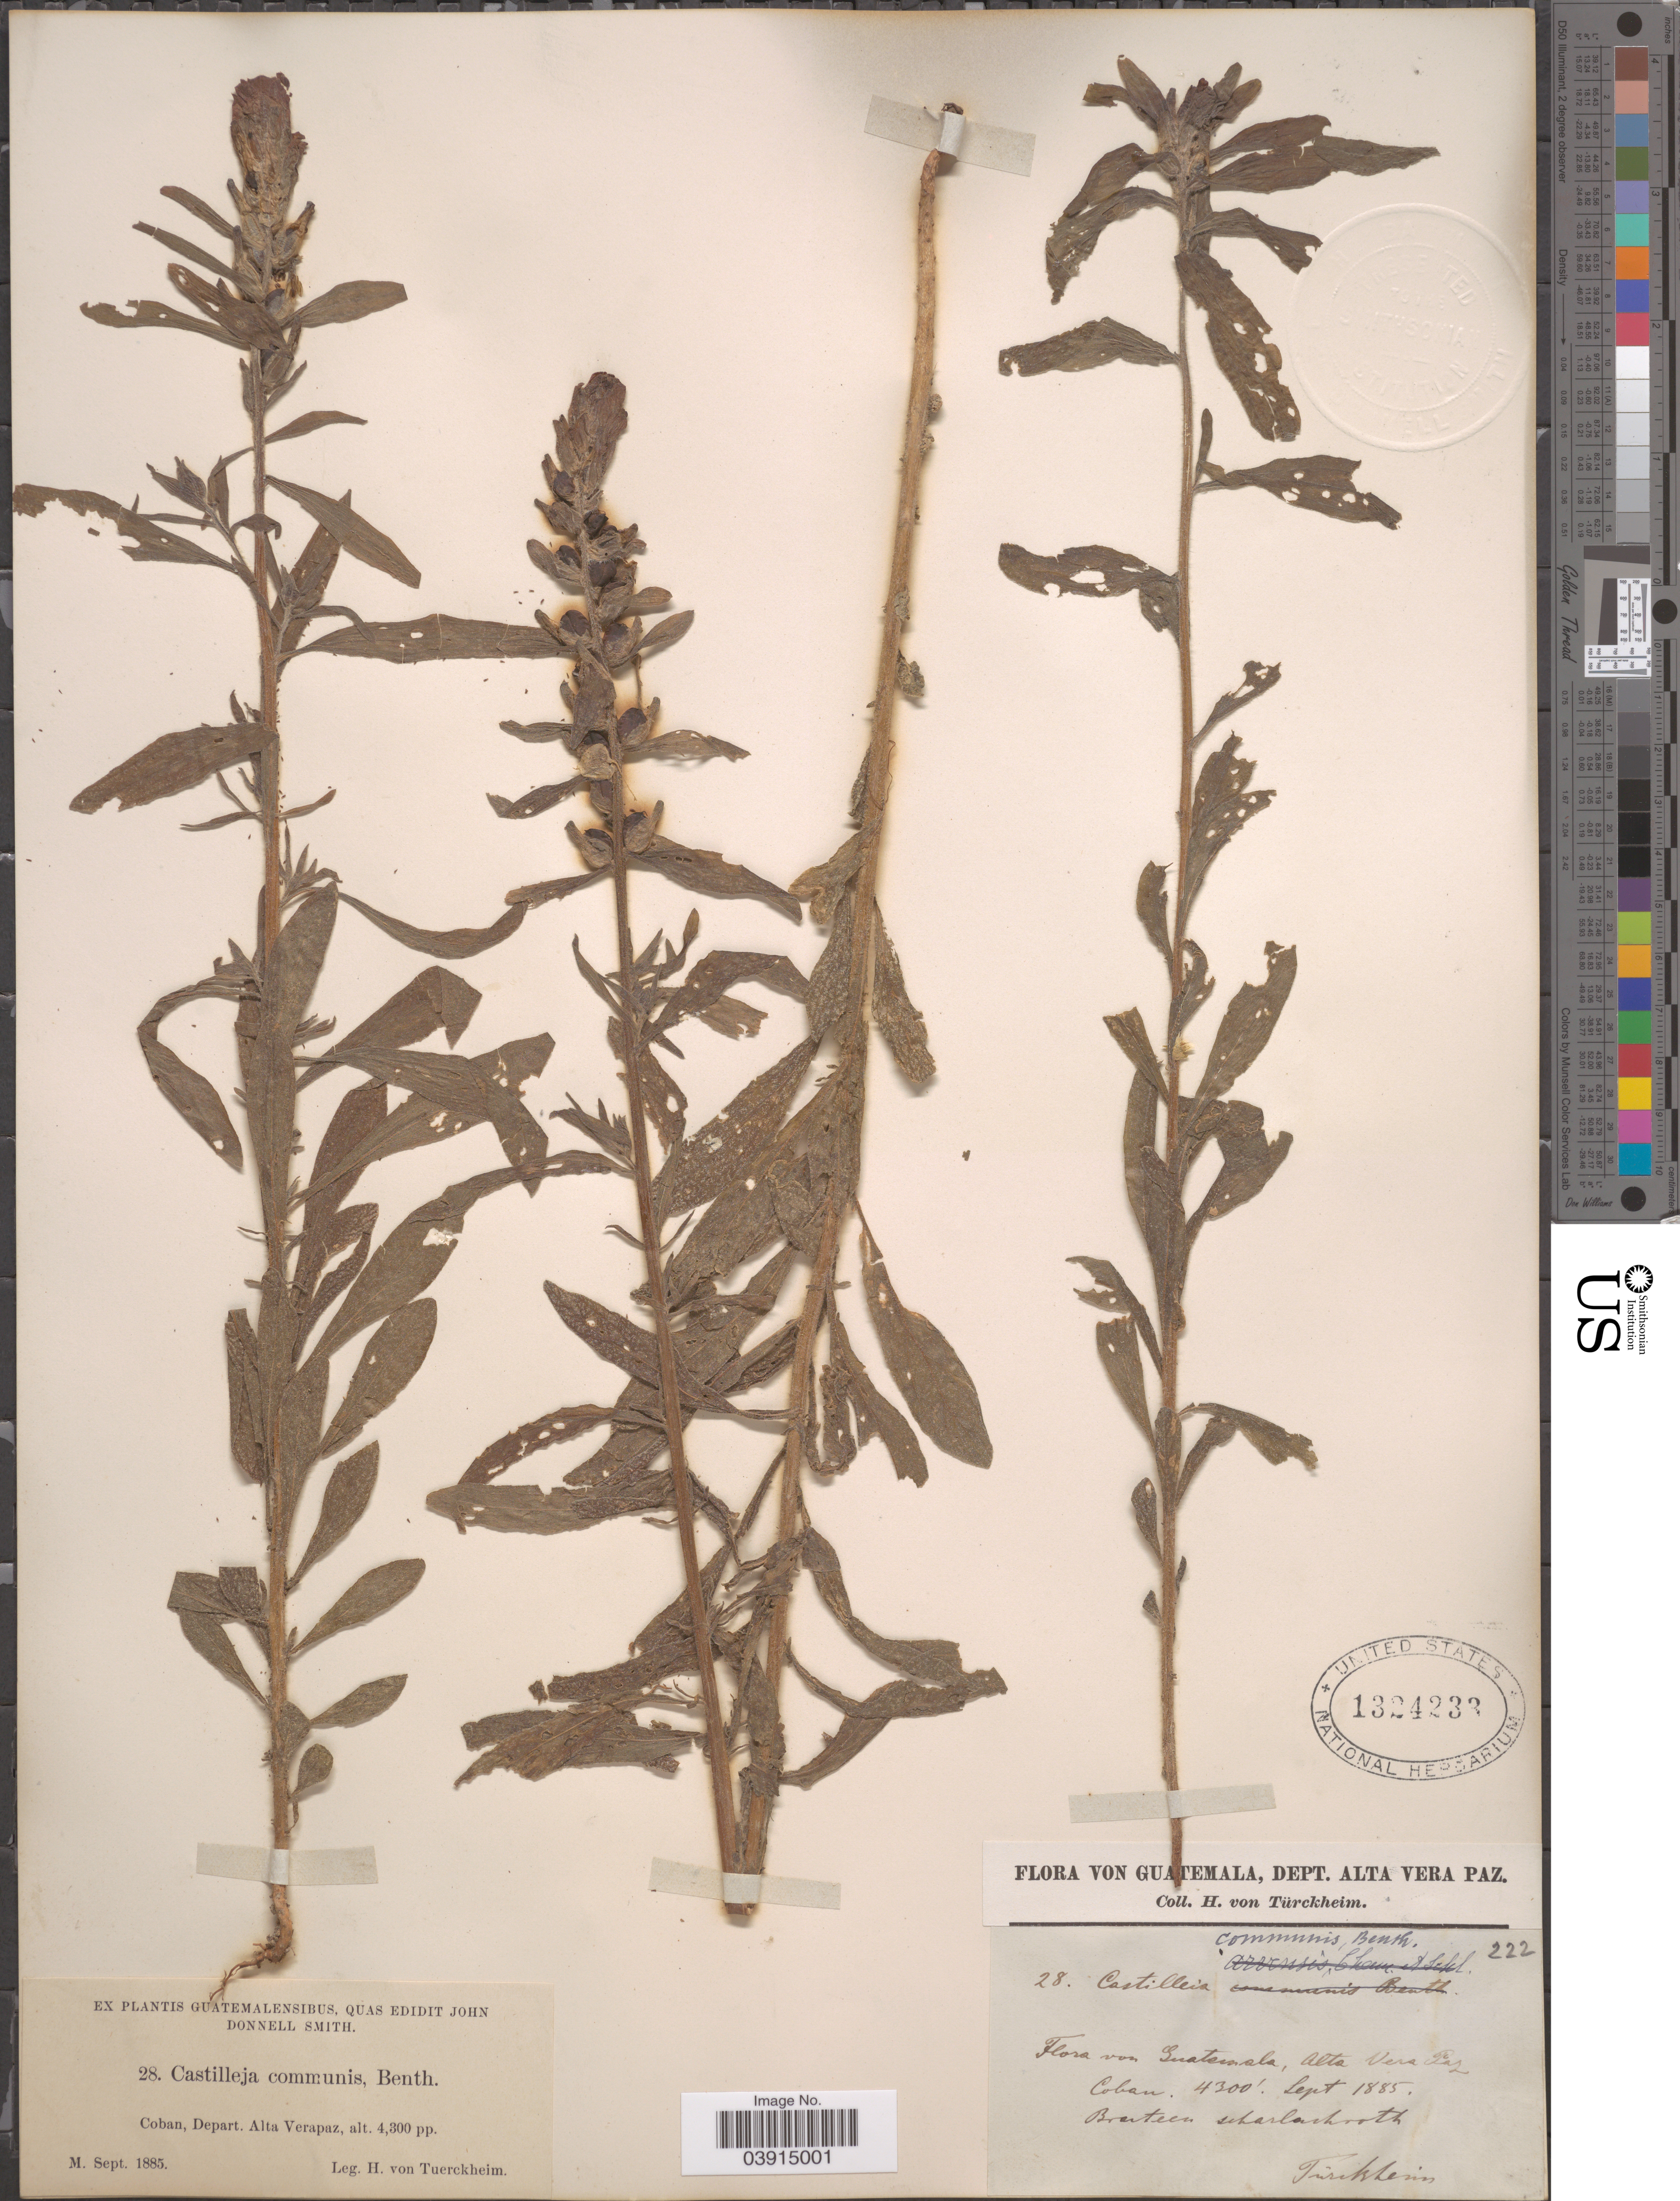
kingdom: Plantae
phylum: Tracheophyta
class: Magnoliopsida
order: Lamiales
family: Orobanchaceae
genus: Castilleja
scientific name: Castilleja arvensis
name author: Schltdl. & Cham.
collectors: H. von Türckheim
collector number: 28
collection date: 1885-09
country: Guatemala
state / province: Alta Verapaz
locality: Coban, Depart. Alta Verapaz. Dept. Alta Vera Paz.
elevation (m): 1311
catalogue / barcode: US 1324233